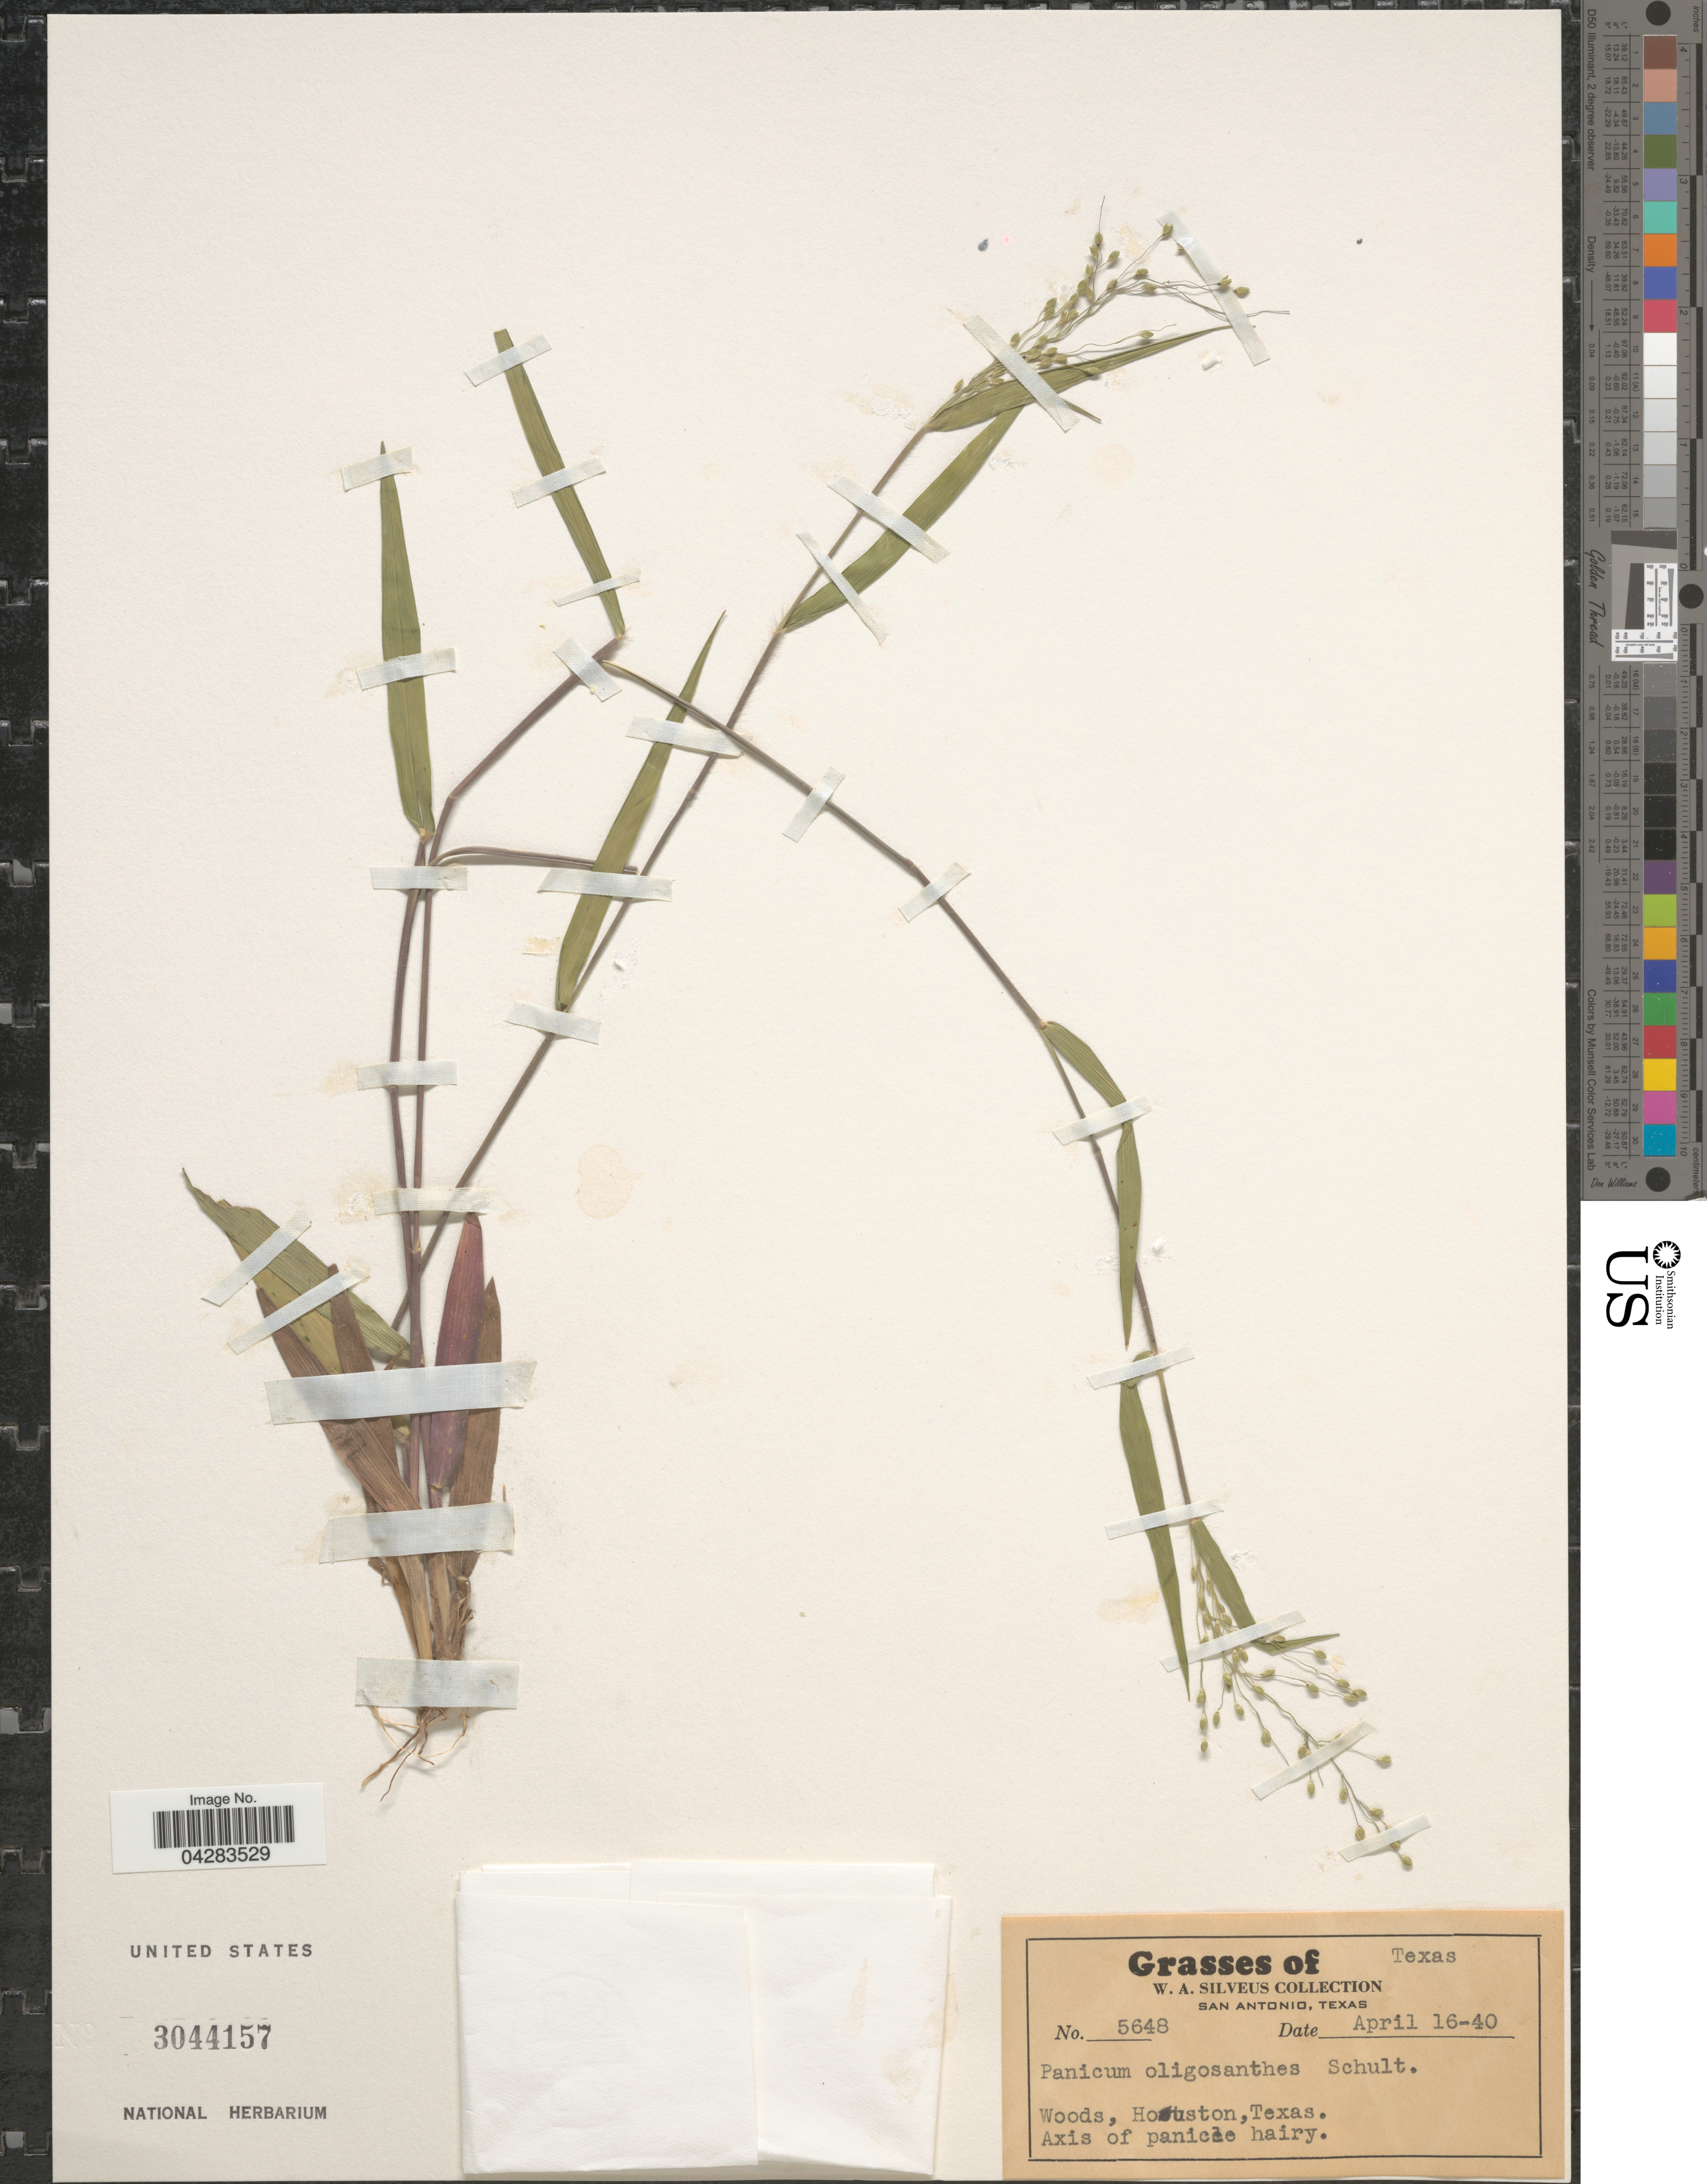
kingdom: Plantae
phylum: Tracheophyta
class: Liliopsida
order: Poales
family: Poaceae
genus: Dichanthelium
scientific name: Dichanthelium oligosanthes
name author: (Schult.) Gould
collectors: W. Silveus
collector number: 5648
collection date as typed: Transcribed d/m/y: 16/4/40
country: United States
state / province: Texas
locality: Woods, Houston.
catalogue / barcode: US 3044157